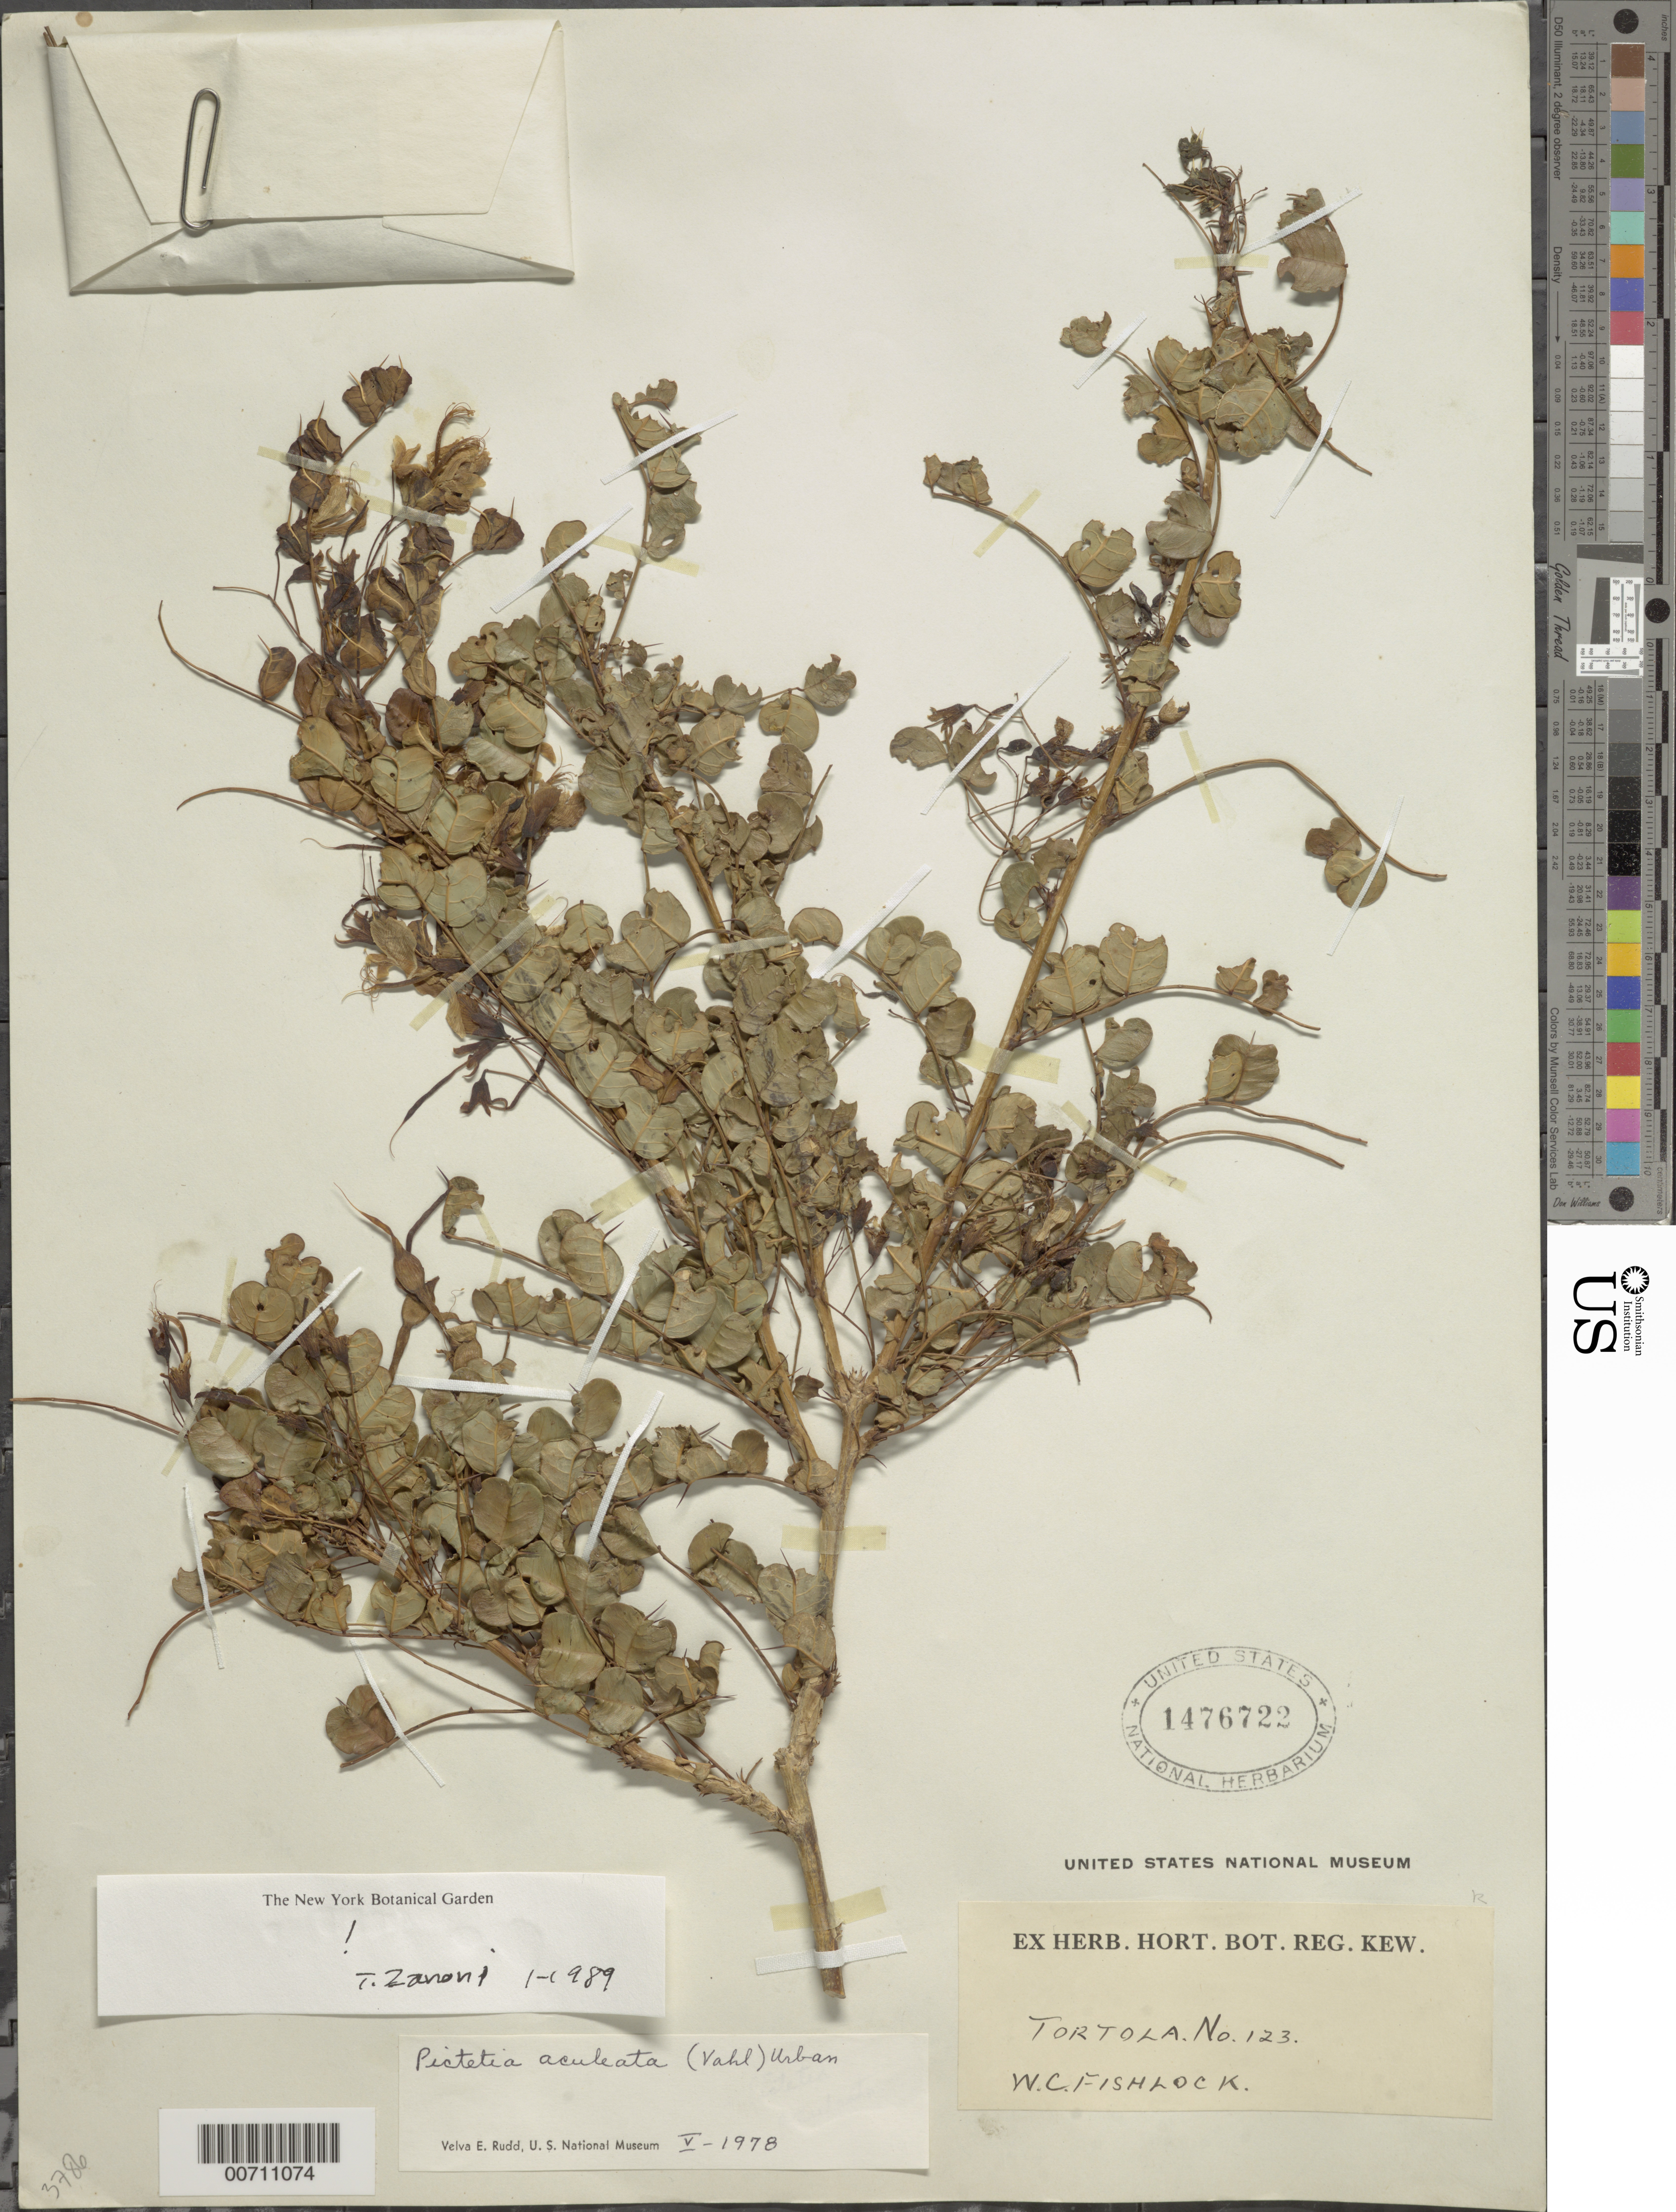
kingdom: Plantae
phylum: Tracheophyta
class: Magnoliopsida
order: Fabales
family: Fabaceae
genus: Pictetia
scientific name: Pictetia aculeata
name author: (Vahl) Urb.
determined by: Zanoni, T. A., (NY), New York Botanical Garden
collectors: W. Fishlock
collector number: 123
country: British Virgin Islands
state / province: Tortola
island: Tortola Island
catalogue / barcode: US 1476722